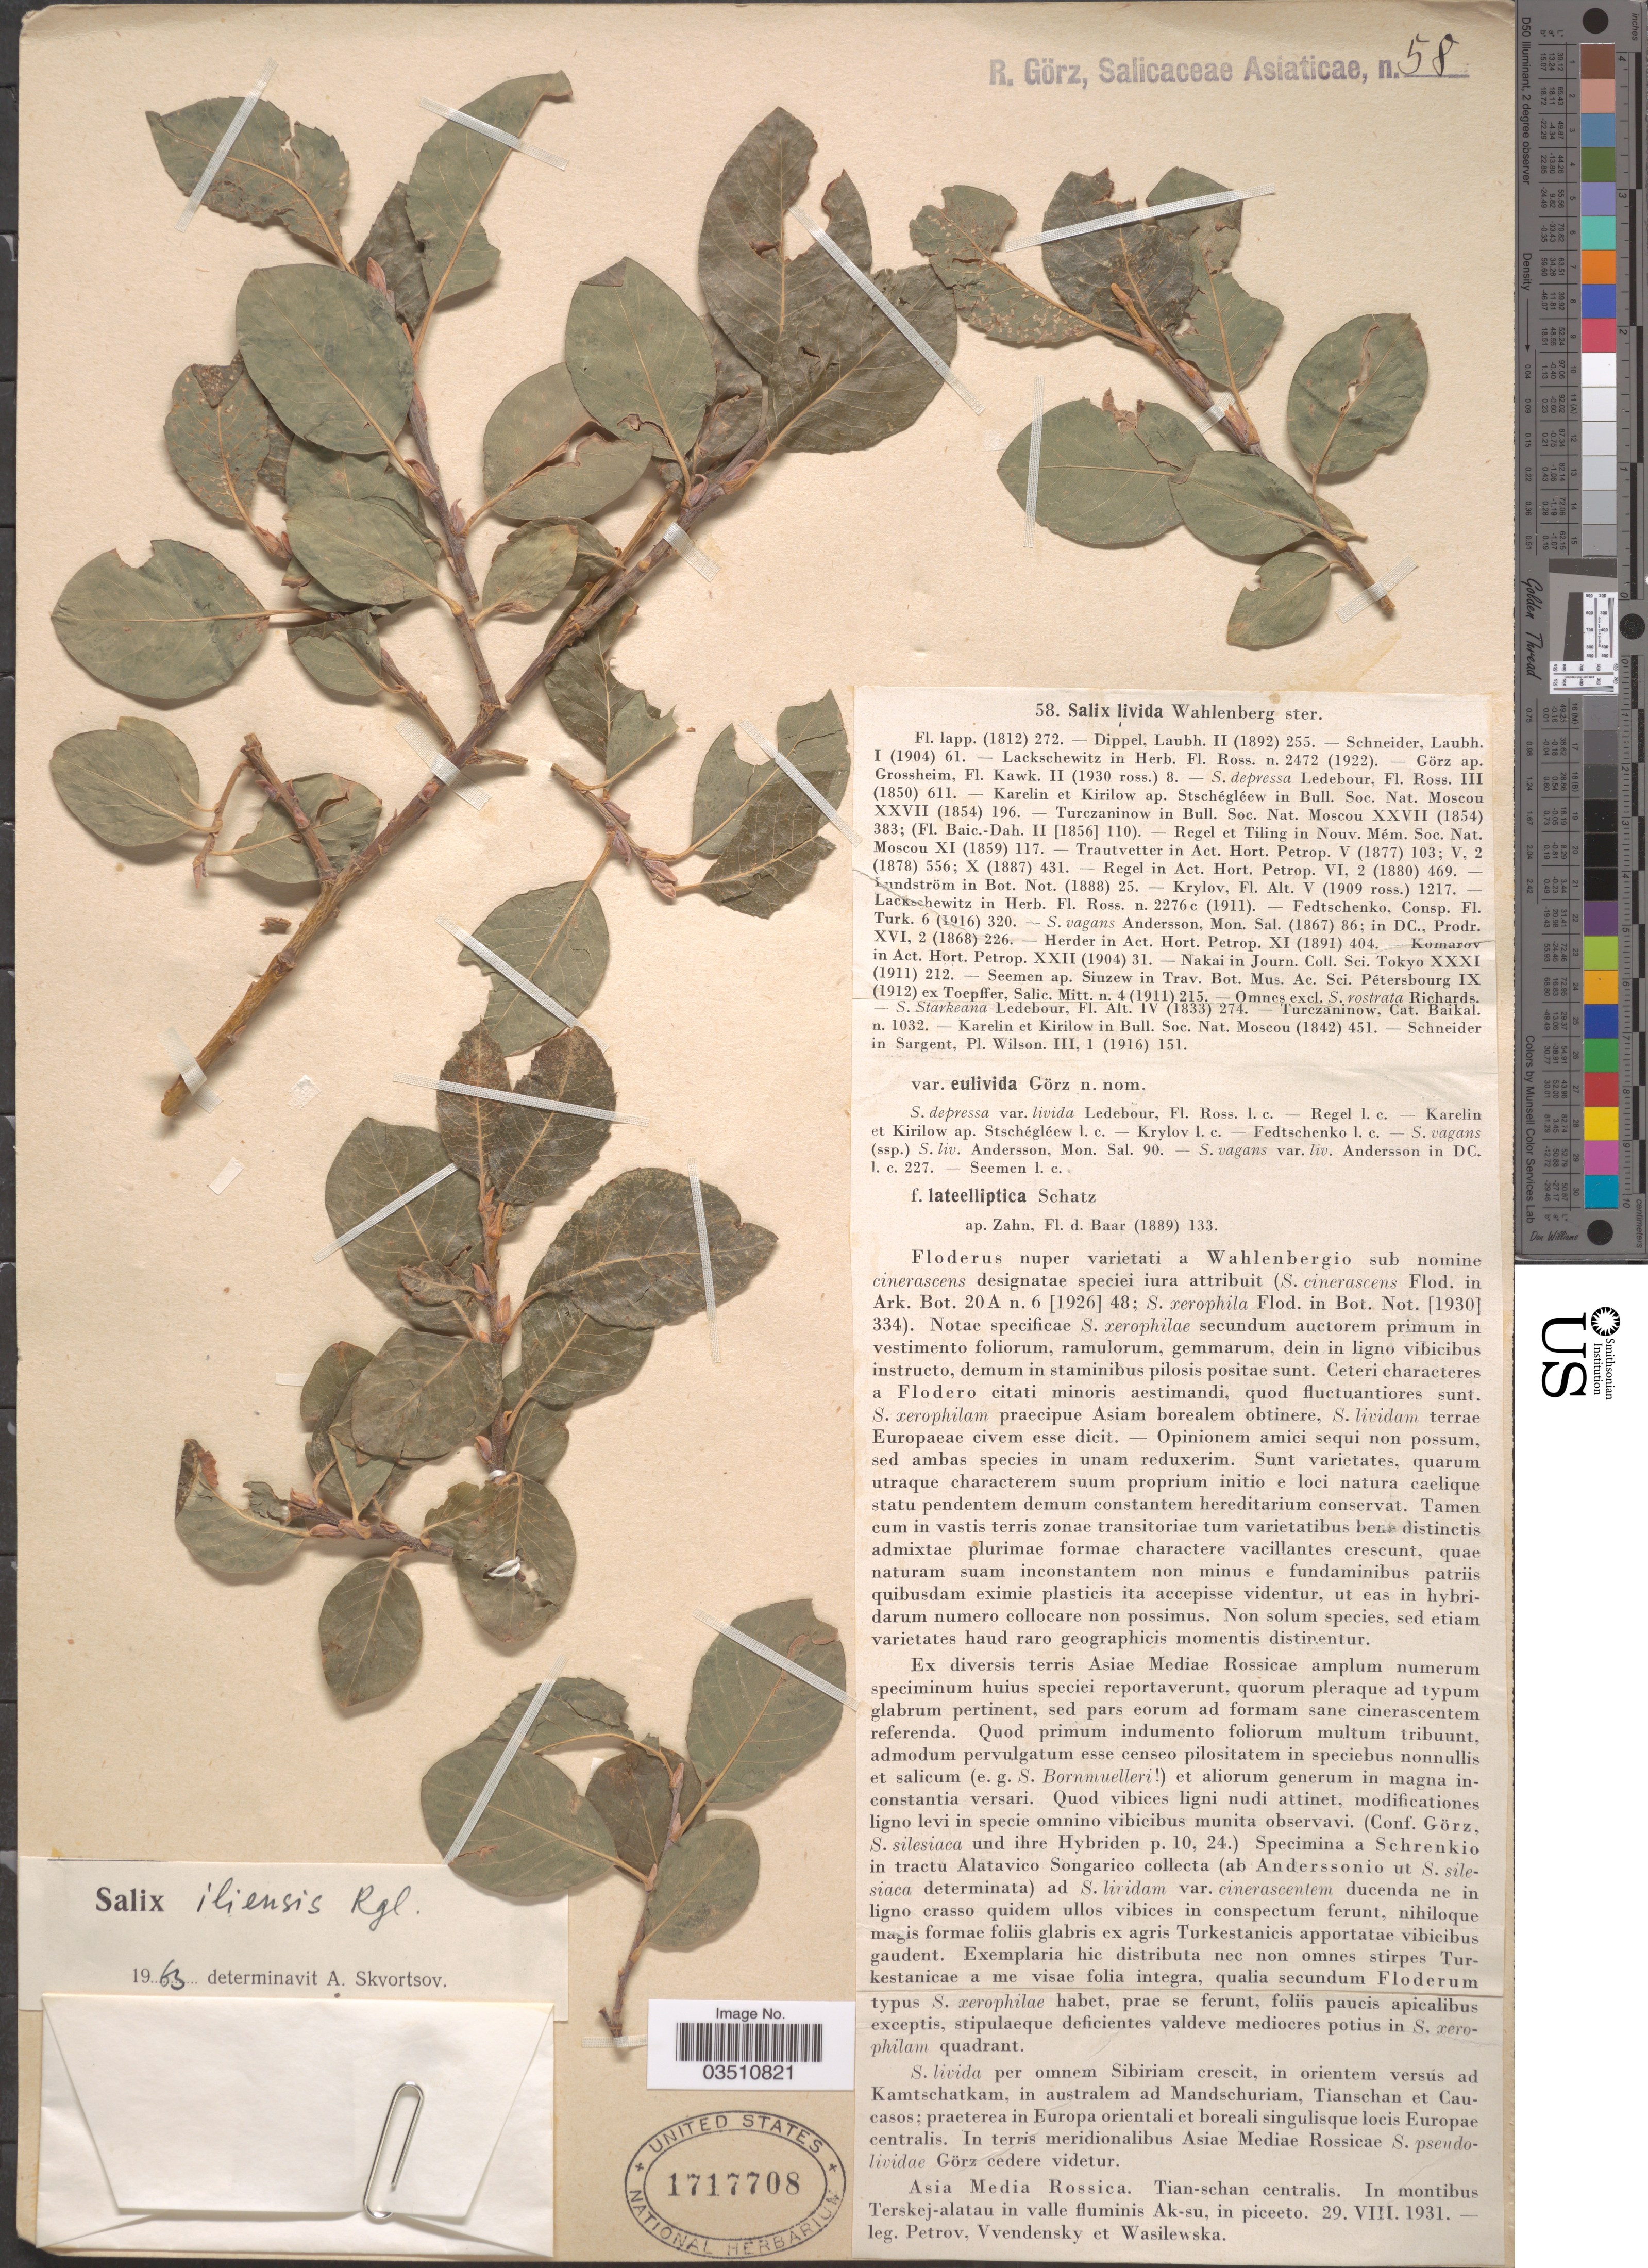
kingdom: Plantae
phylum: Tracheophyta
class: Magnoliopsida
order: Malpighiales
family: Salicaceae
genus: Salix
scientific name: Salix iliensis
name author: Regel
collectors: -. Petrov, Vvendensky & -. Wasilewska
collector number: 58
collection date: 1931-08-29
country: Kyrgyzstan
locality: Asia Media Rossica. Tian-schan centralis. In montibus Terskej-alatau in valle fluminis Ak-su.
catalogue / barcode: US 1717708